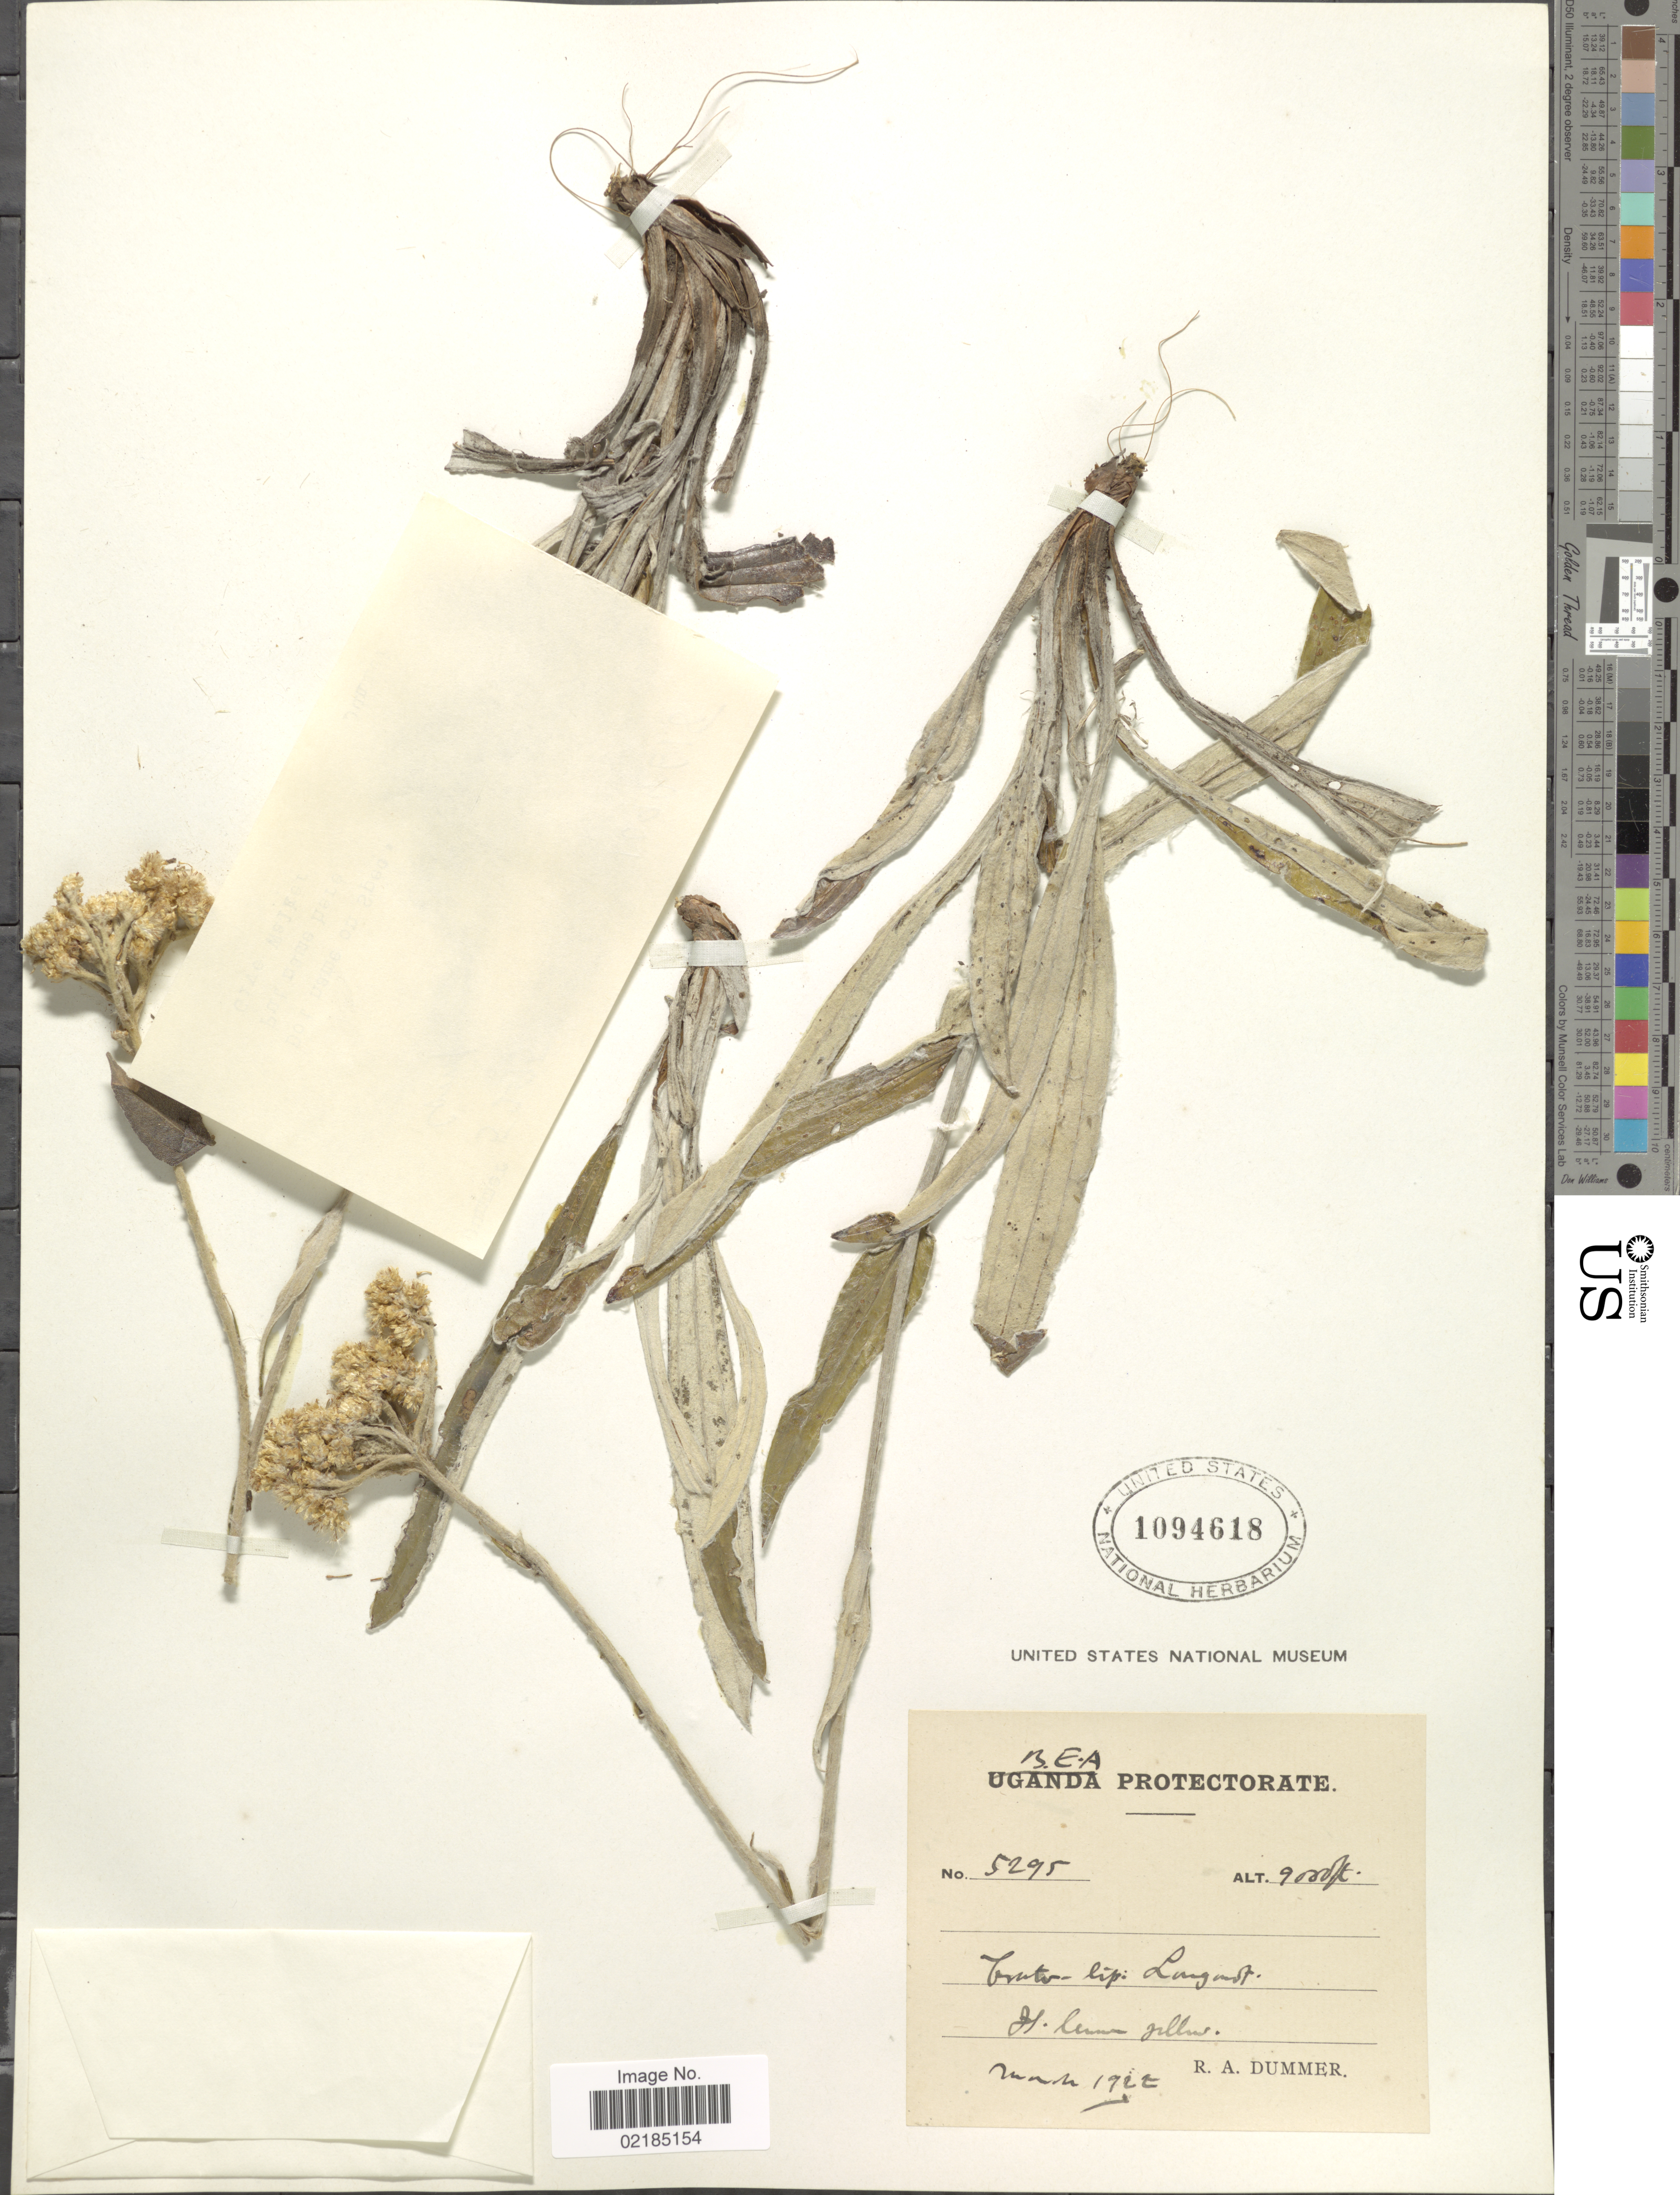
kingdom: Plantae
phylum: Tracheophyta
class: Magnoliopsida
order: Asterales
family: Asteraceae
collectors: R. Dümmer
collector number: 5295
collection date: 1925-03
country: Kenya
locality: B.E.A. Protectorate. Crater-lip: Longmont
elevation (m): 2743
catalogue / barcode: US 1094618